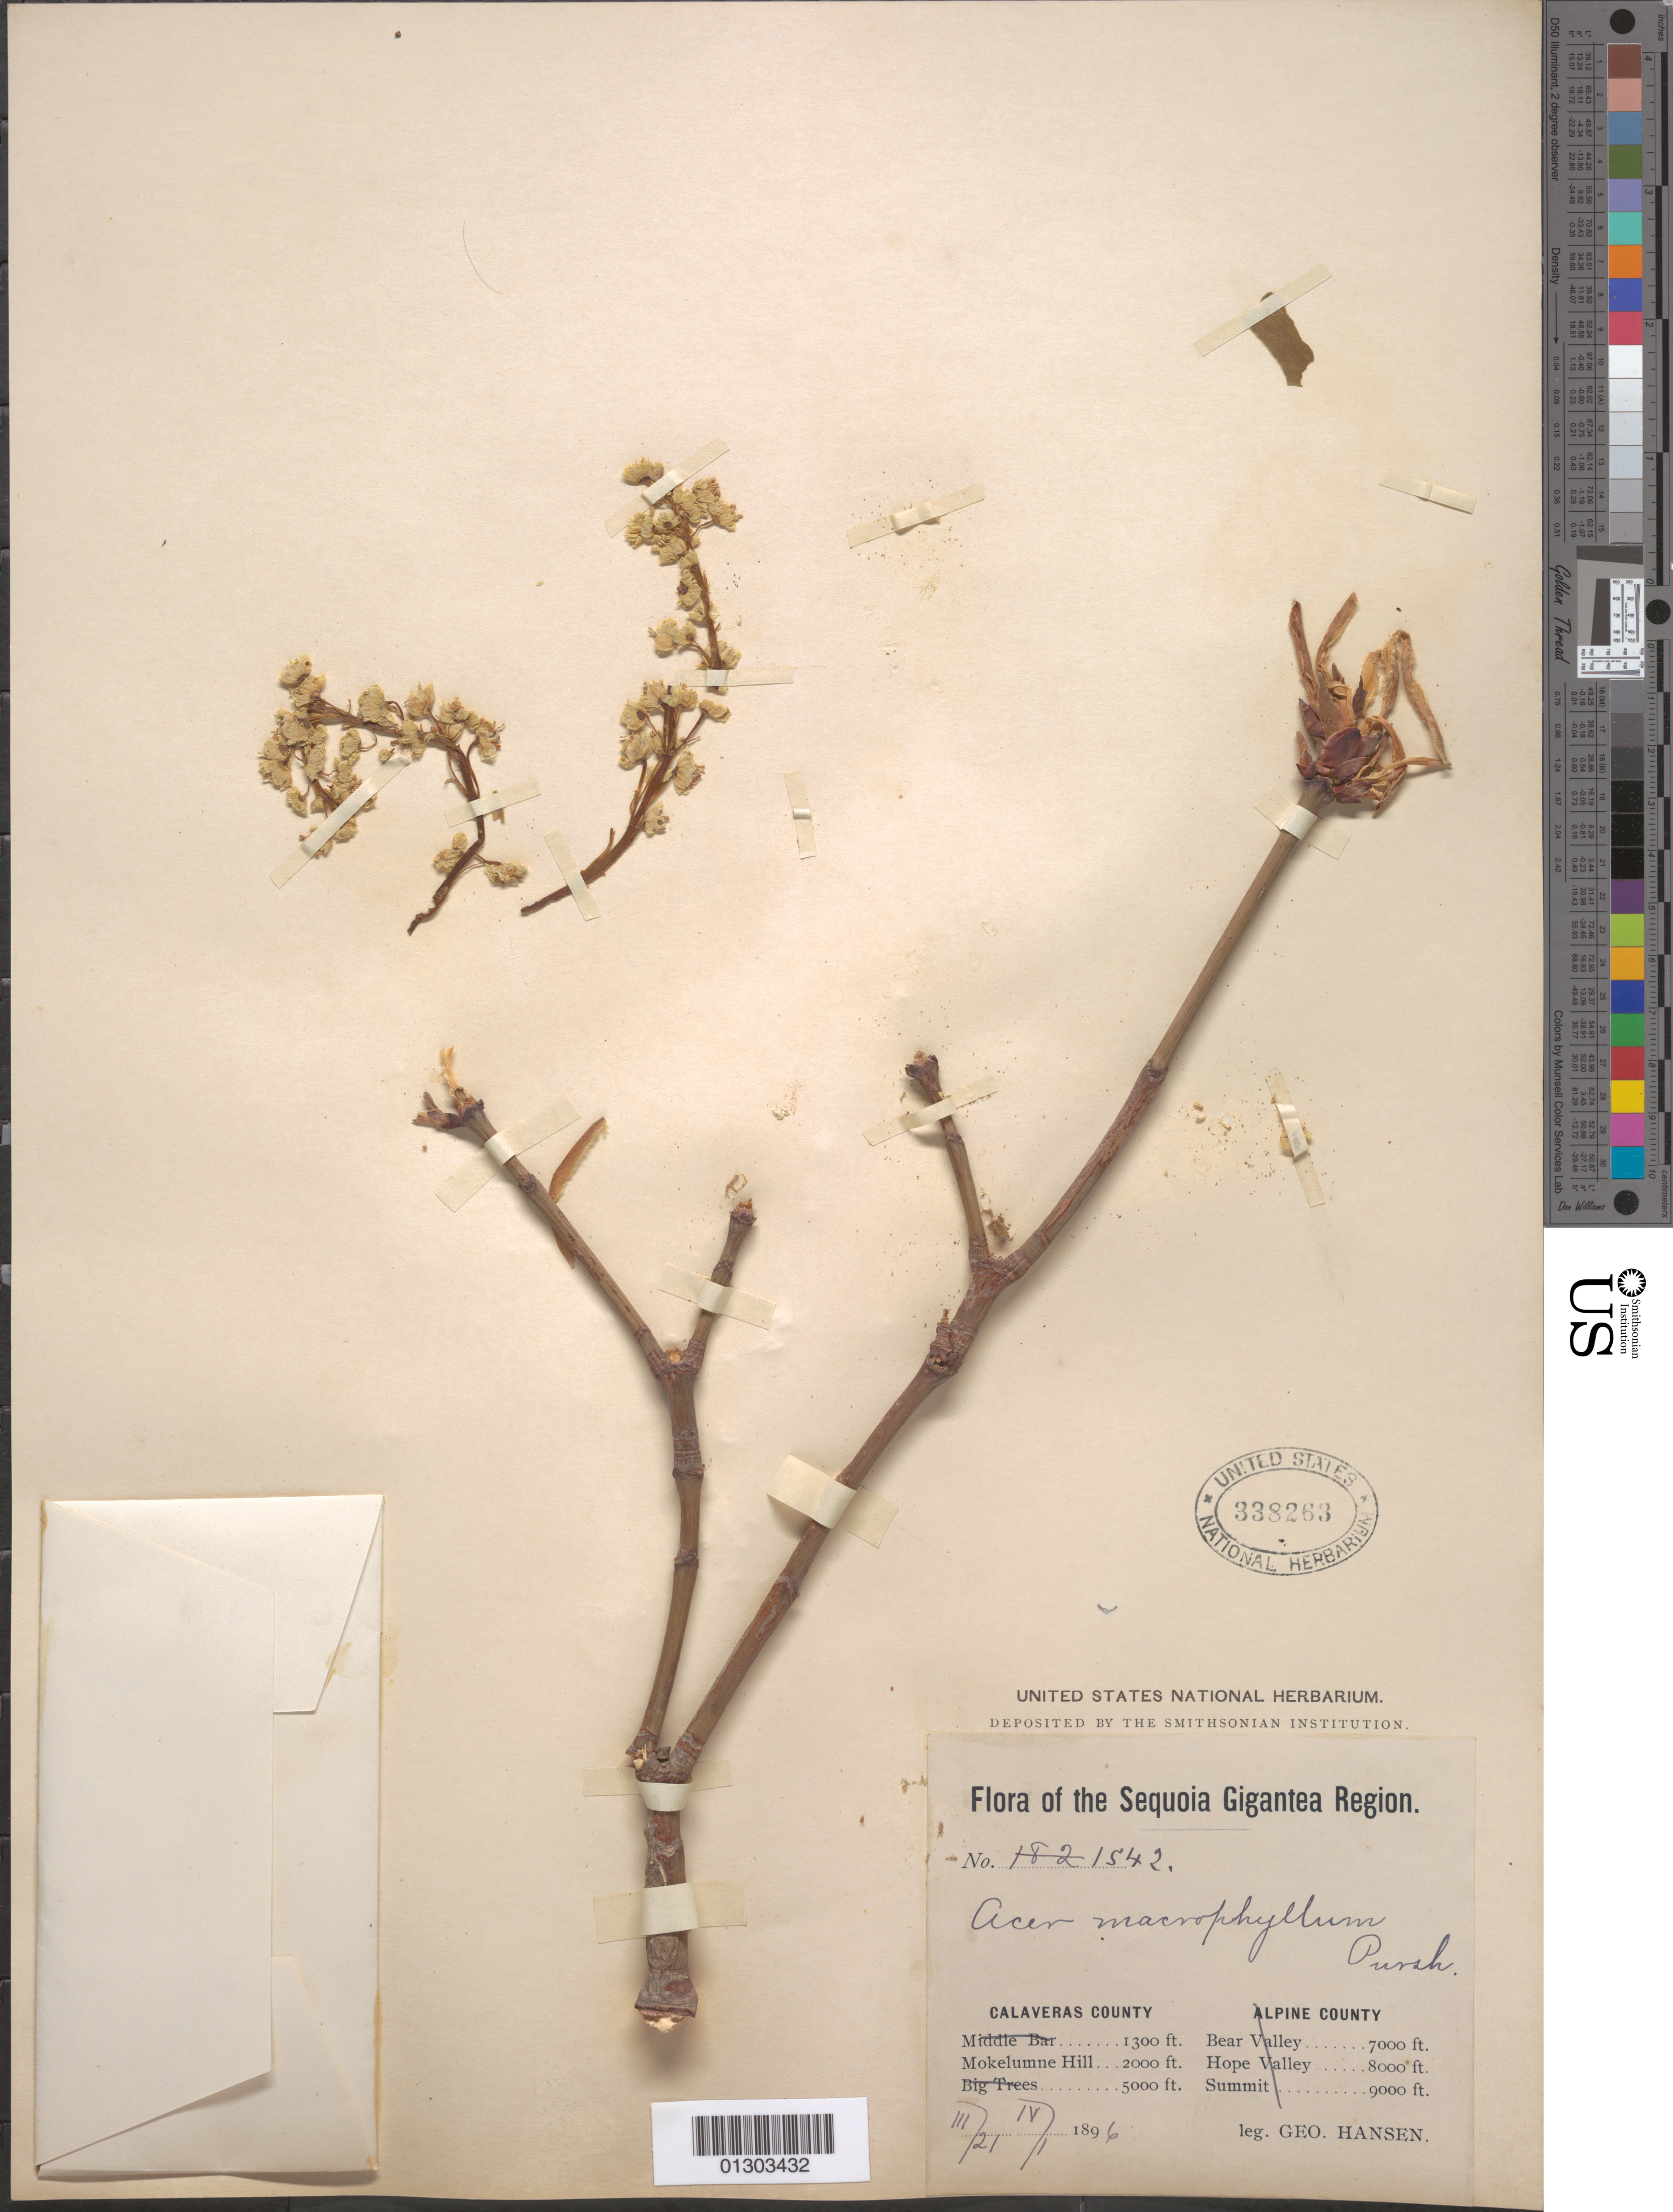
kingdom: Plantae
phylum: Tracheophyta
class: Magnoliopsida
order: Sapindales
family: Sapindaceae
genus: Acer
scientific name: Acer macrophyllum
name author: Pursh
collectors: G. Hansen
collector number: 1542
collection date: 1896-03-21/1896-04-01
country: United States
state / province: California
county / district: Calaveras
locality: Calaveras County, Mokelumne Hill.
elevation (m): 610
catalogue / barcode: US 338263